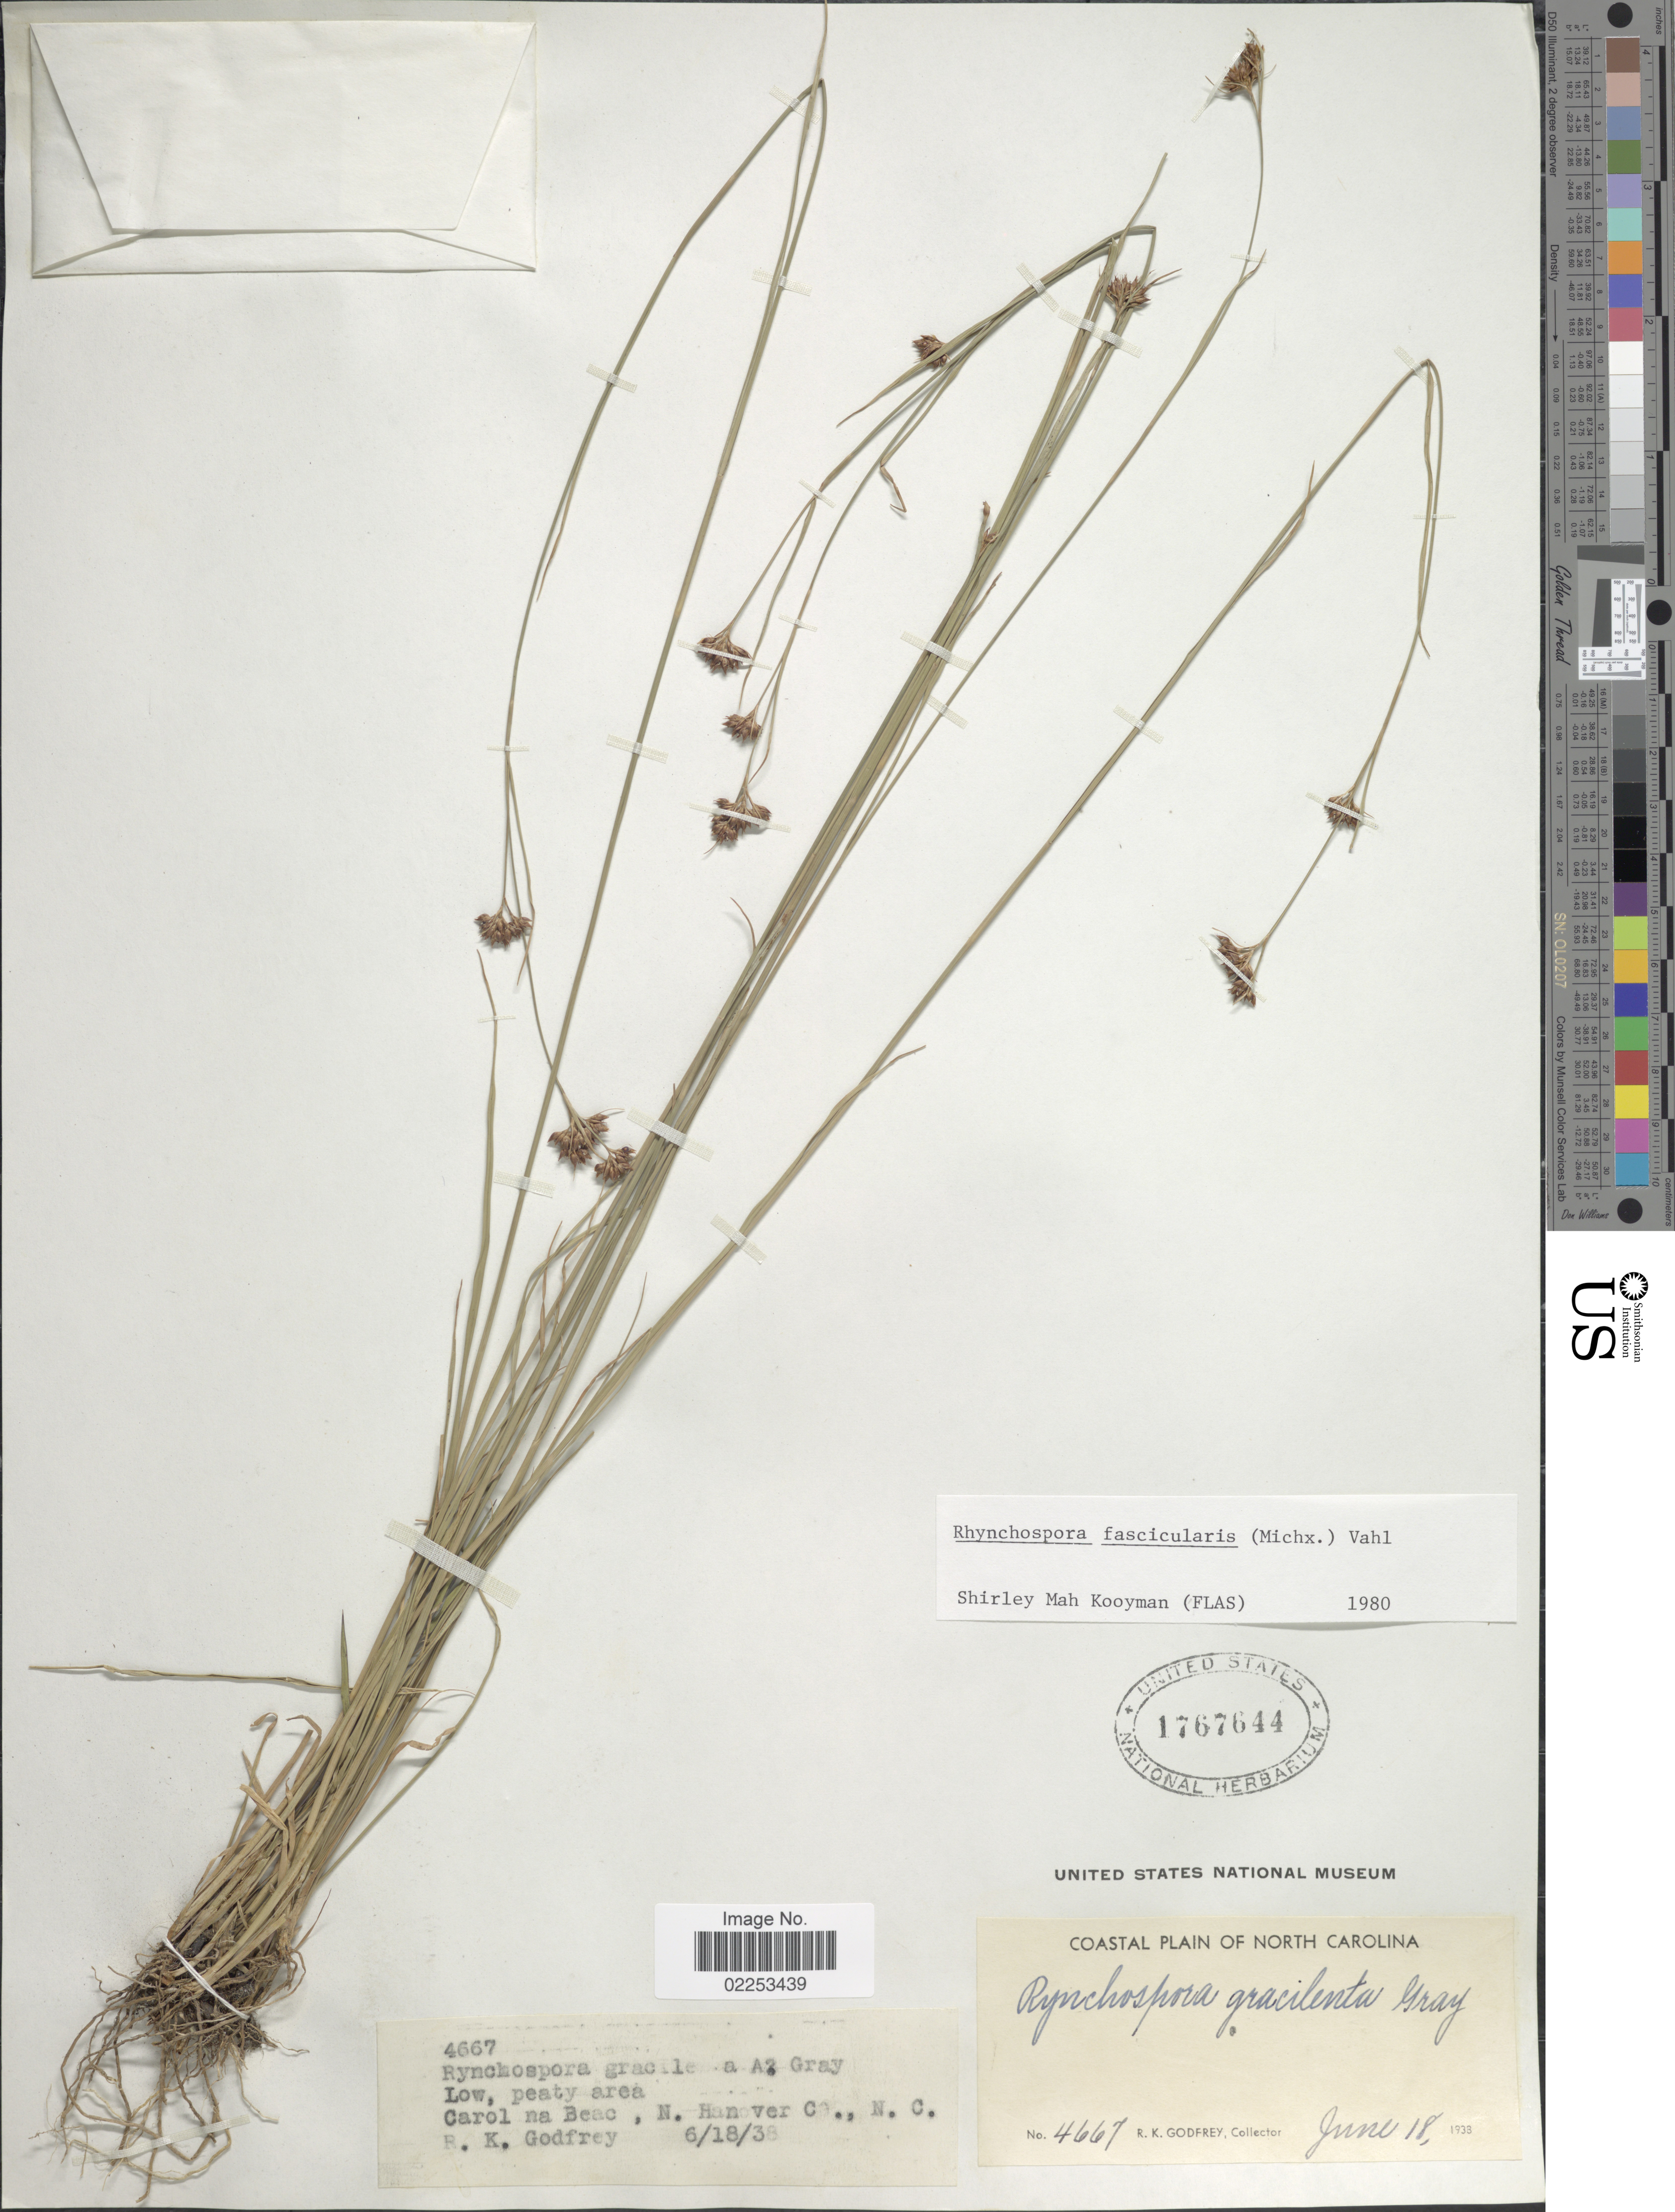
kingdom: Plantae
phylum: Tracheophyta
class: Liliopsida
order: Poales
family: Cyperaceae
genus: Rhynchospora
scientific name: Rhynchospora fascicularis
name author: (Michx.) Vahl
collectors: R. K. Godfrey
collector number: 4667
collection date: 1938-06-18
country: United States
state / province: North Carolina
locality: Coastal Plain of North Carolina, Low, peaty area Carol na Beach, N Hanover.,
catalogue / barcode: US 1767644